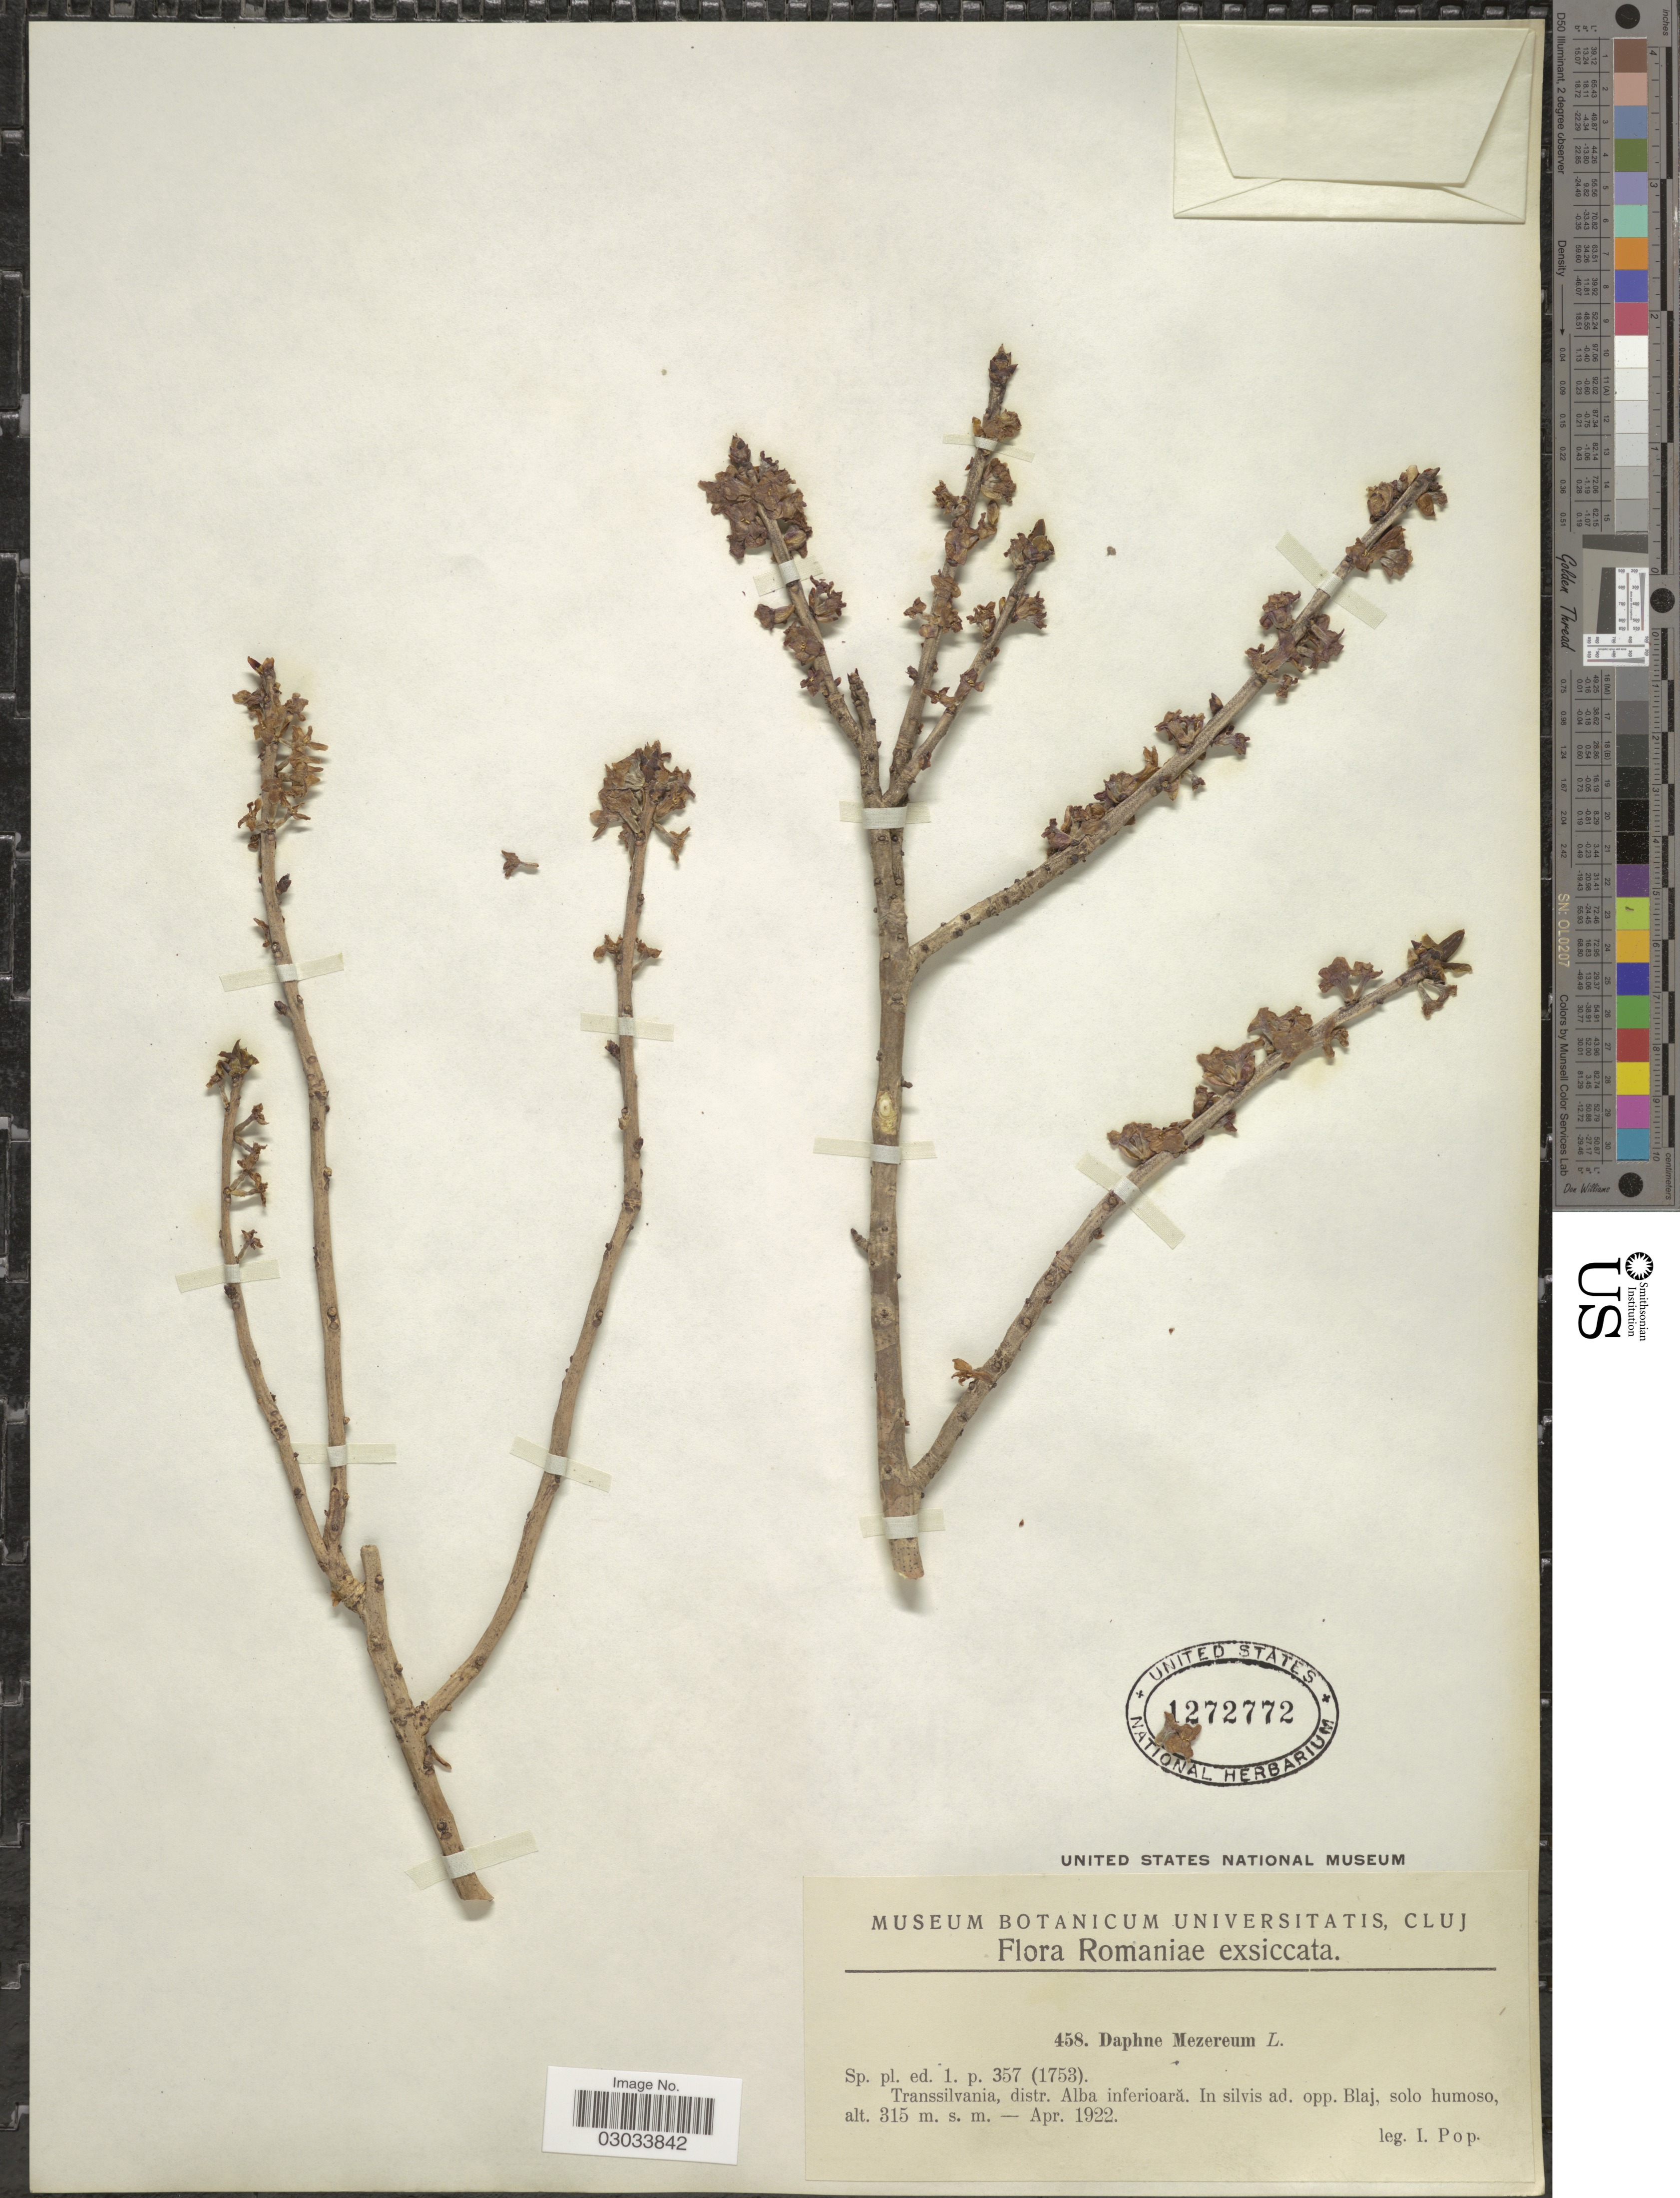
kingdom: Plantae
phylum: Tracheophyta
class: Magnoliopsida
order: Malvales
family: Thymelaeaceae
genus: Daphne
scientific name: Daphne mezereum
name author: L.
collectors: I. Pop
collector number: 458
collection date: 1922-04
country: Romania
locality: Transsilvania, distr. Alba inferioara. In silvis ad. opp. Blaj, solo humoso.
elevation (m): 315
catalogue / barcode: US 1272772